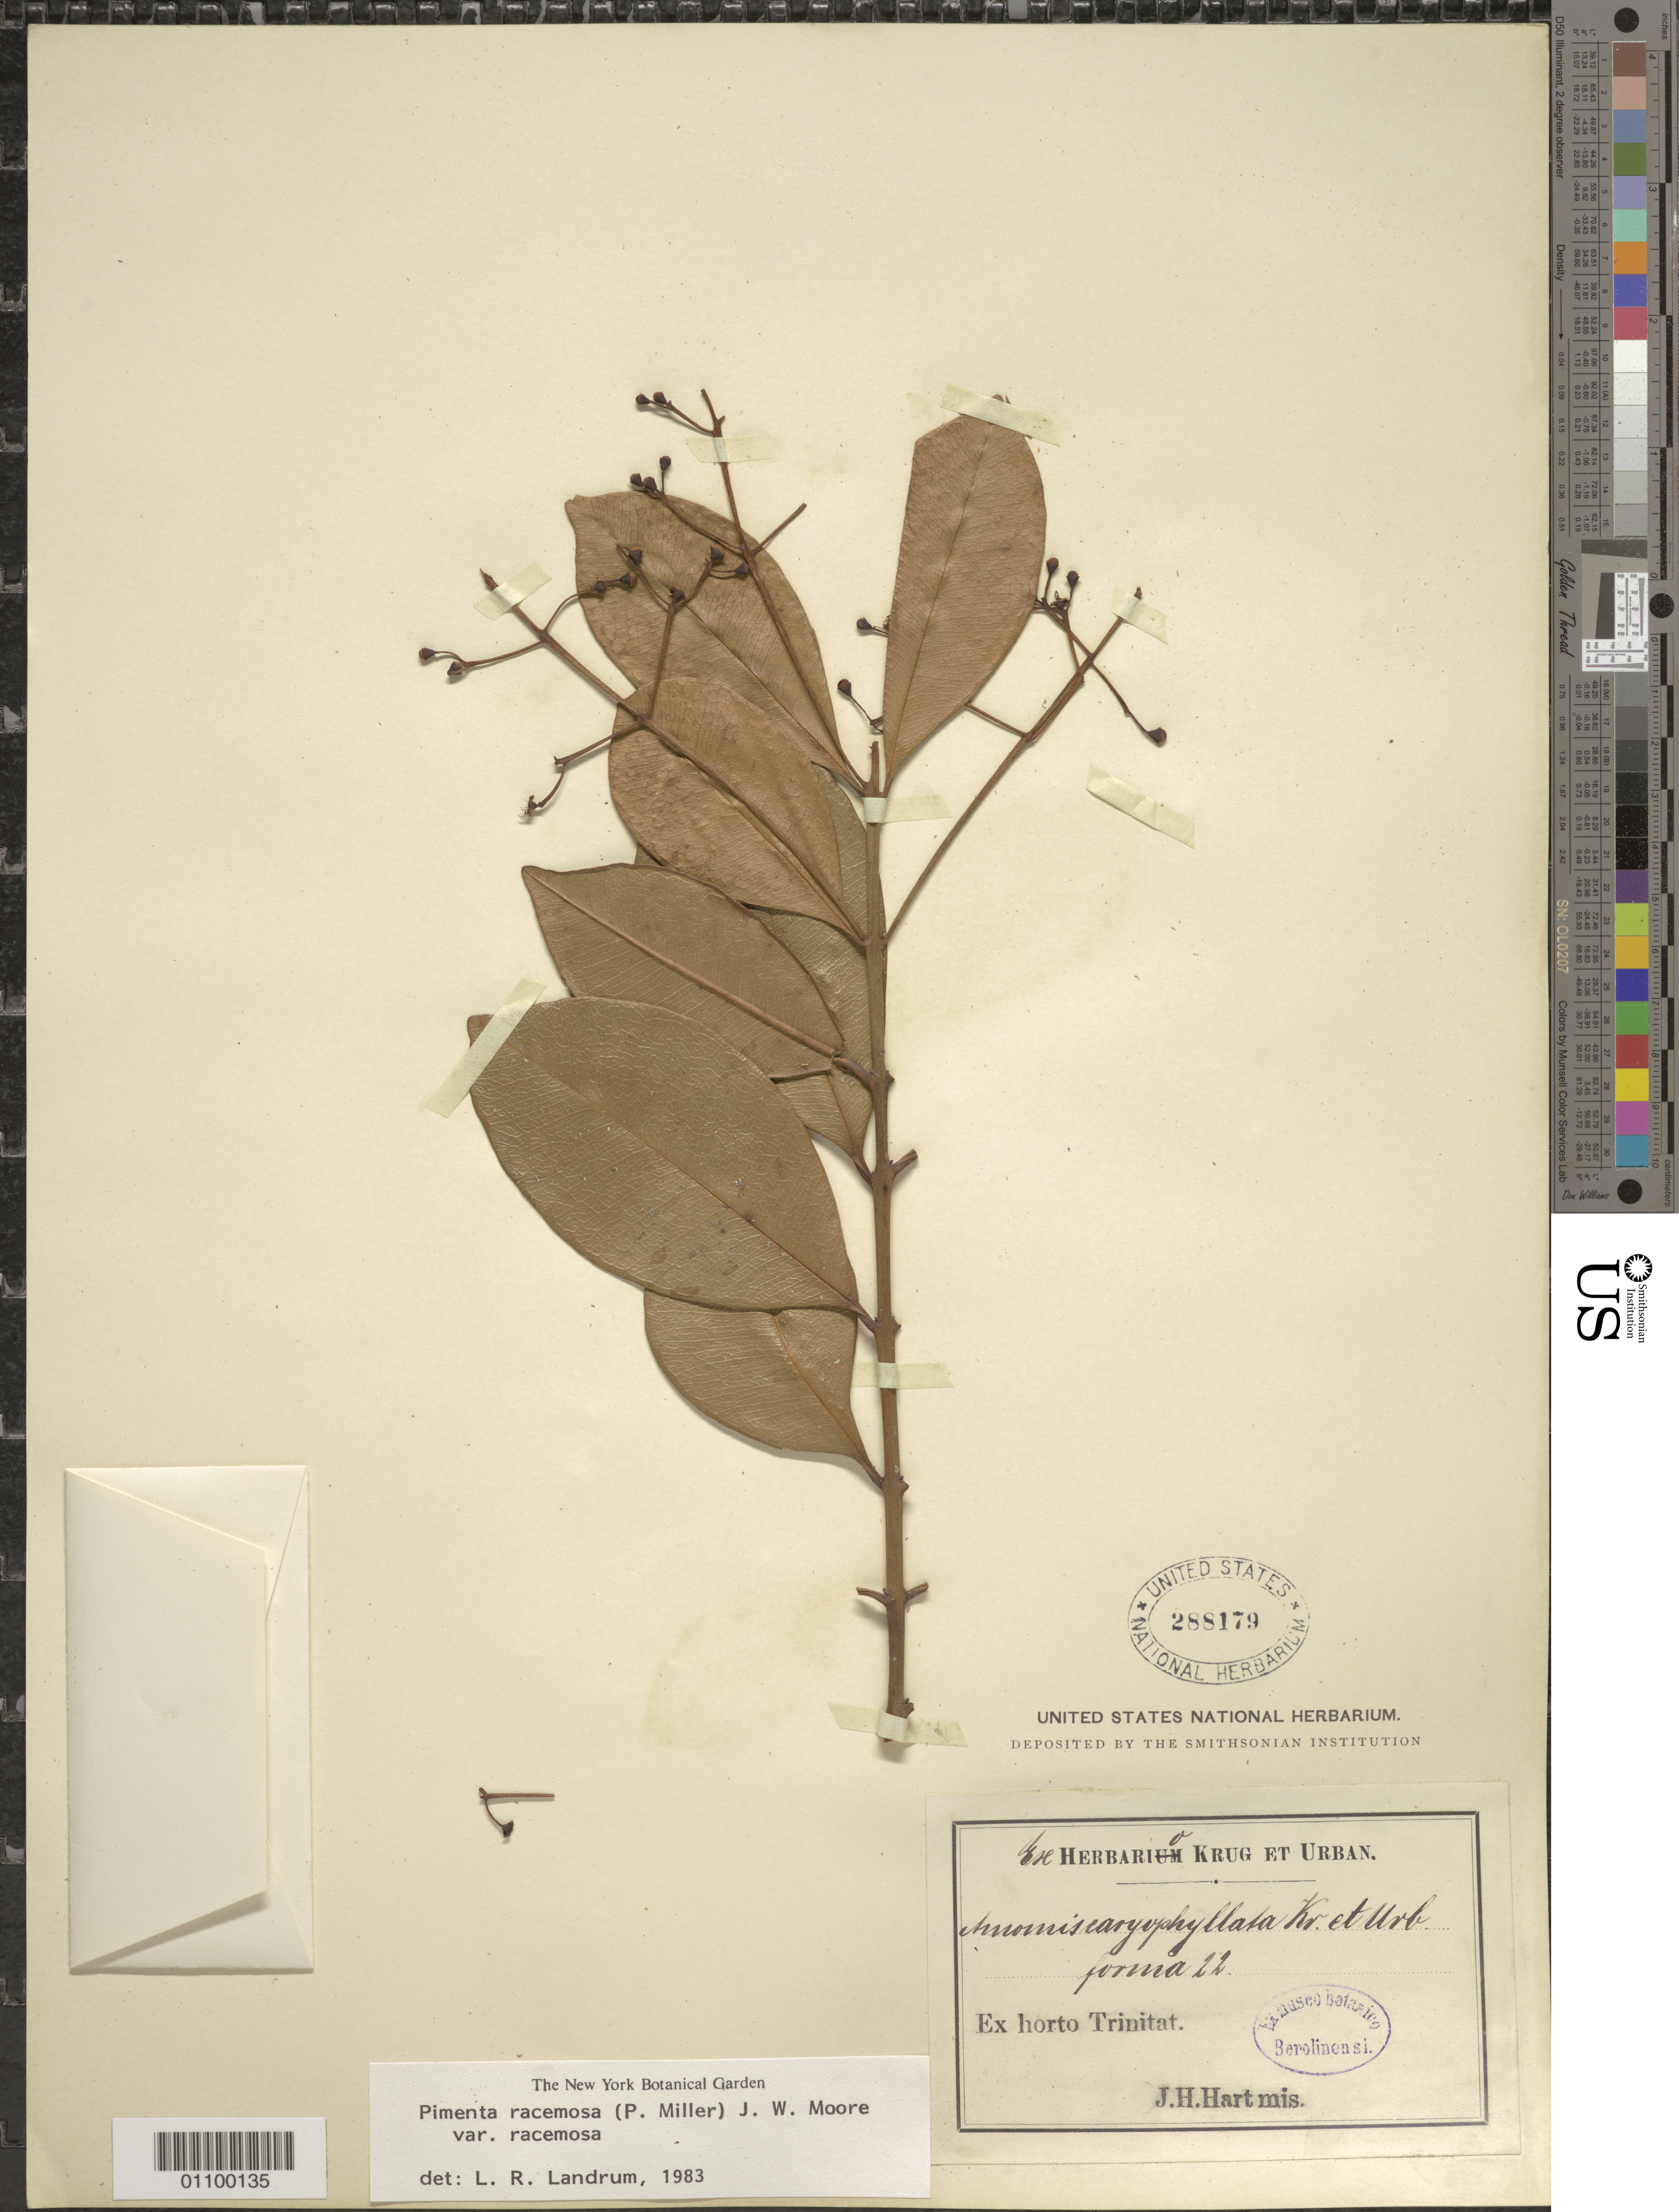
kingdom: Plantae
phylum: Tracheophyta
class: Magnoliopsida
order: Myrtales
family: Myrtaceae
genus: Pimenta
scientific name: Pimenta racemosa var. racemosa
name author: (Mill.) J.W. Moore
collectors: J. H. Hart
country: Trinidad and Tobago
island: Trinidad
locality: Ex horto Trinitat.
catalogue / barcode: US 288179